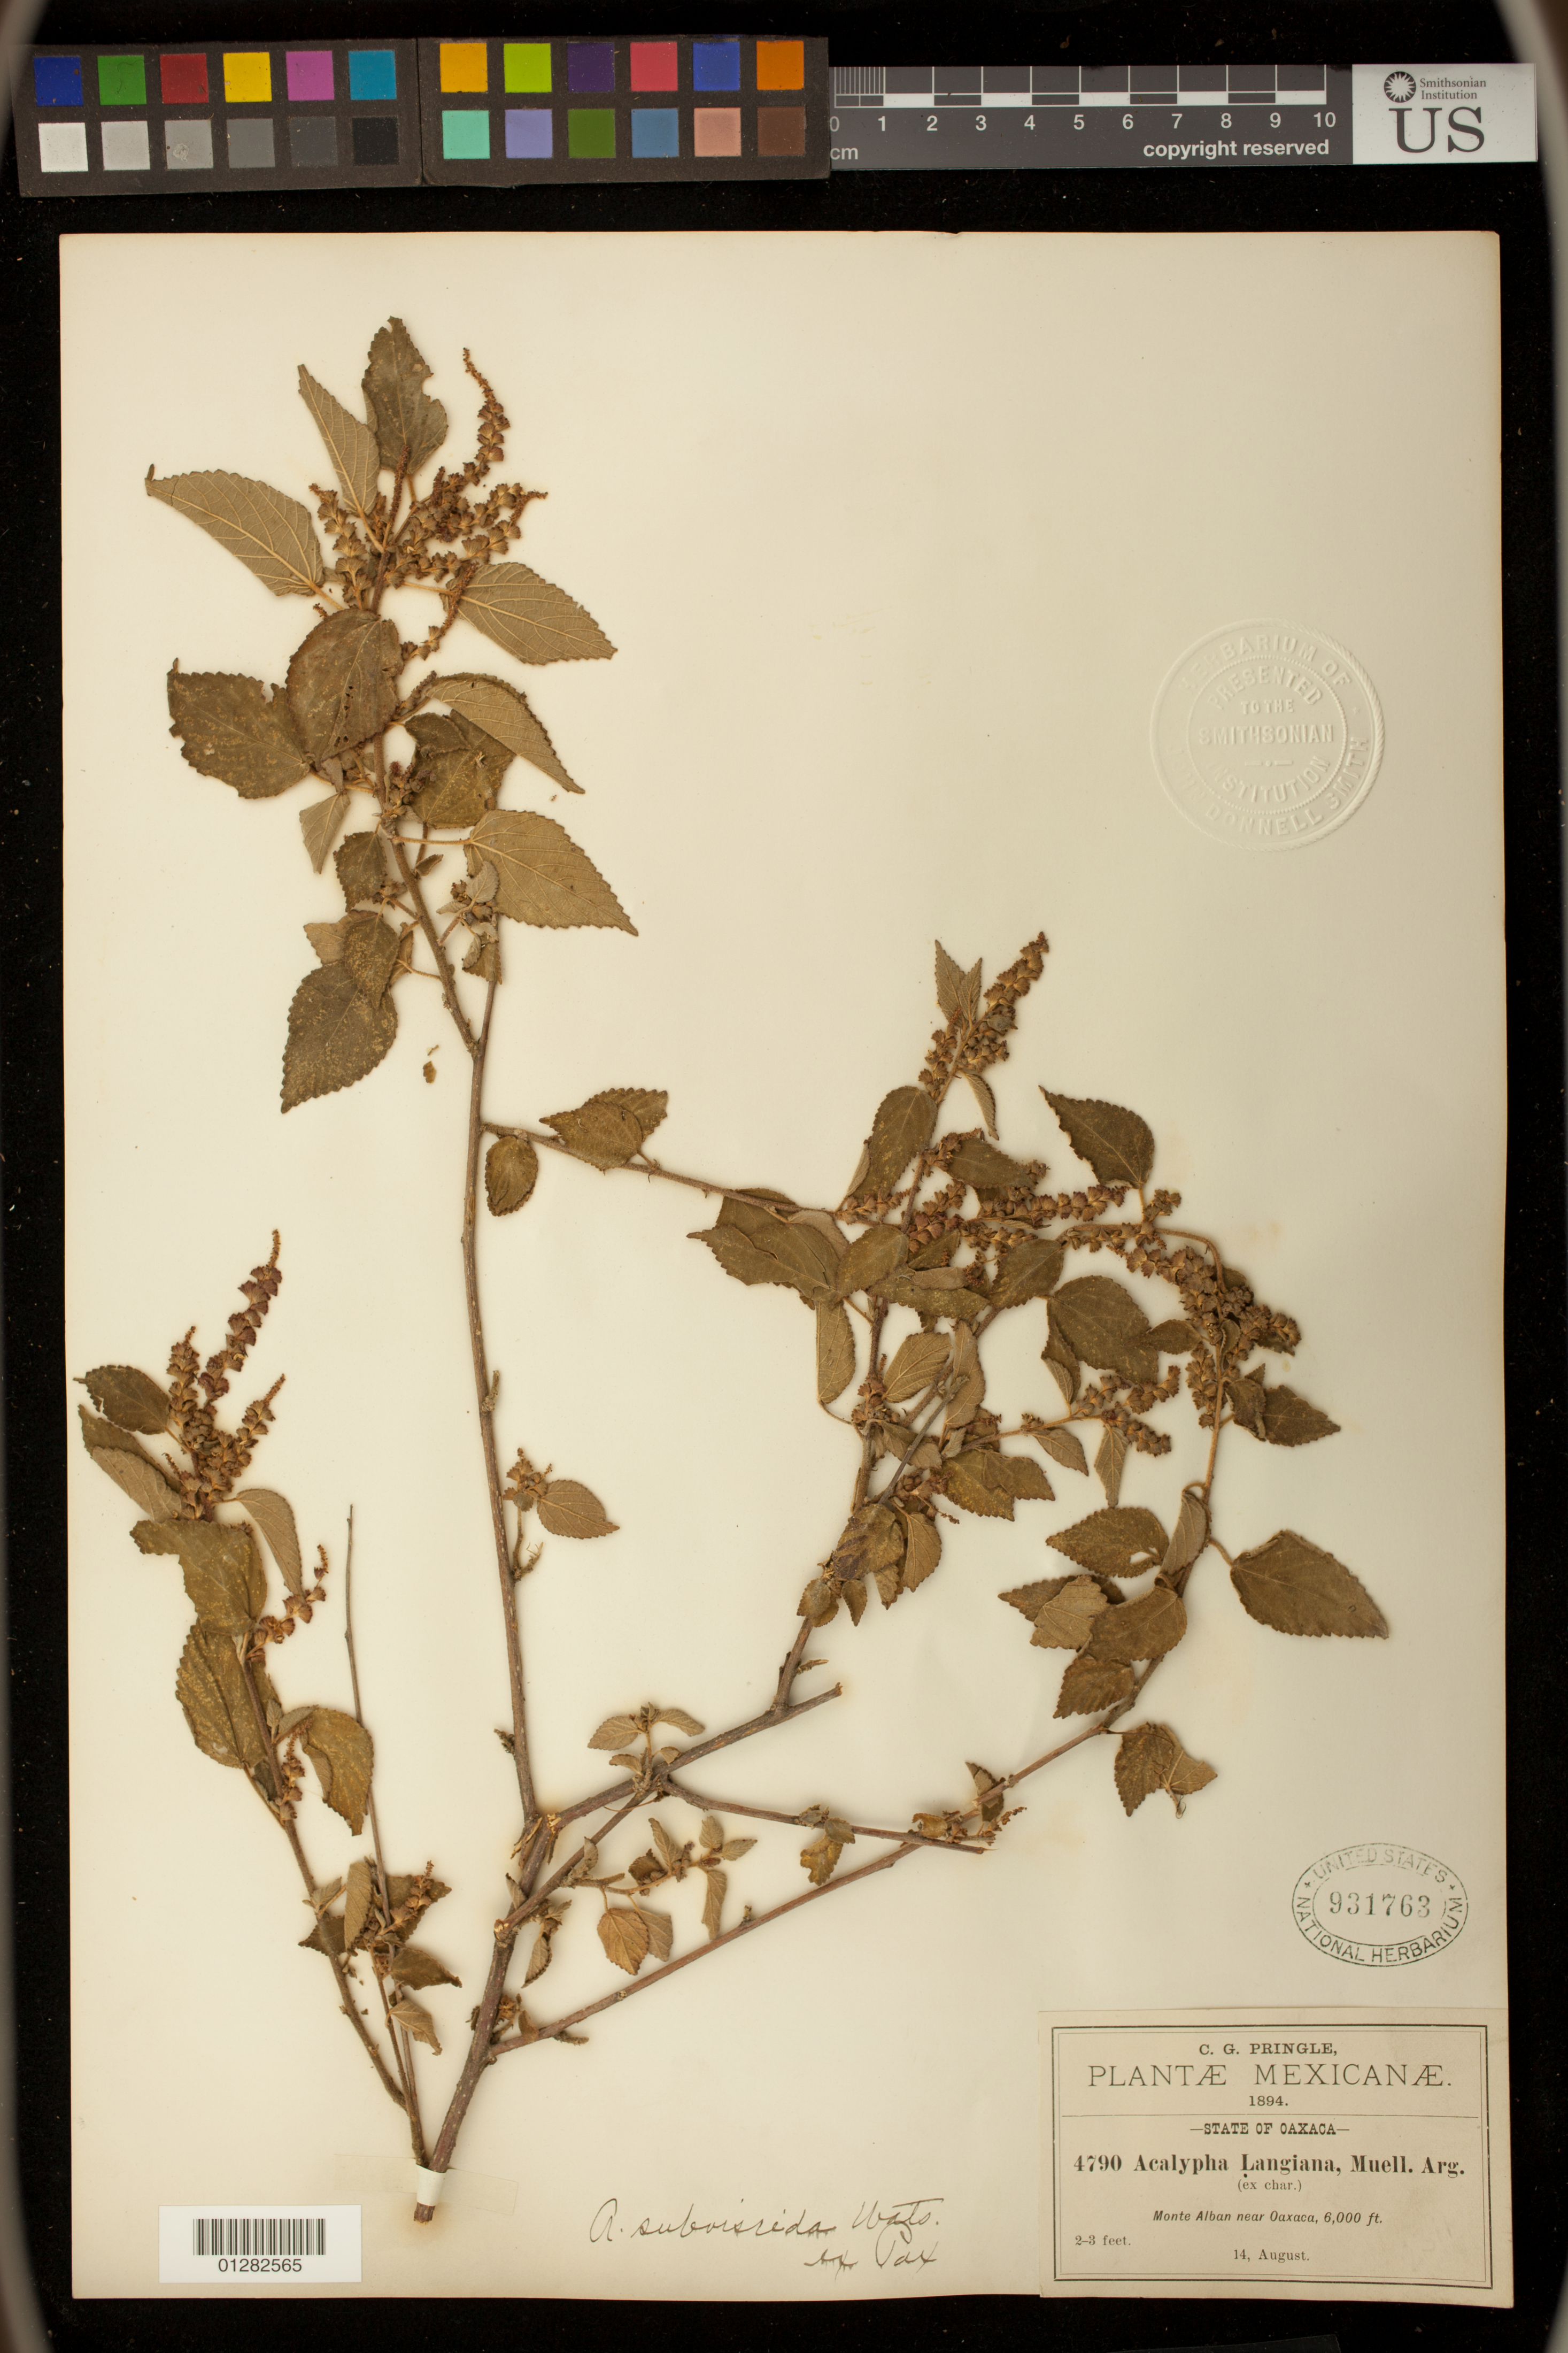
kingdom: Plantae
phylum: Tracheophyta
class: Magnoliopsida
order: Malpighiales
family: Euphorbiaceae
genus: Acalypha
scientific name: Acalypha subviscida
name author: S. Watson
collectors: Bro. G. Arsène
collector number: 4790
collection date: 1894-08-14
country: Mexico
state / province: Oaxaca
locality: Monte Alban near Oaxaca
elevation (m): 1829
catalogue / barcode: US 931763